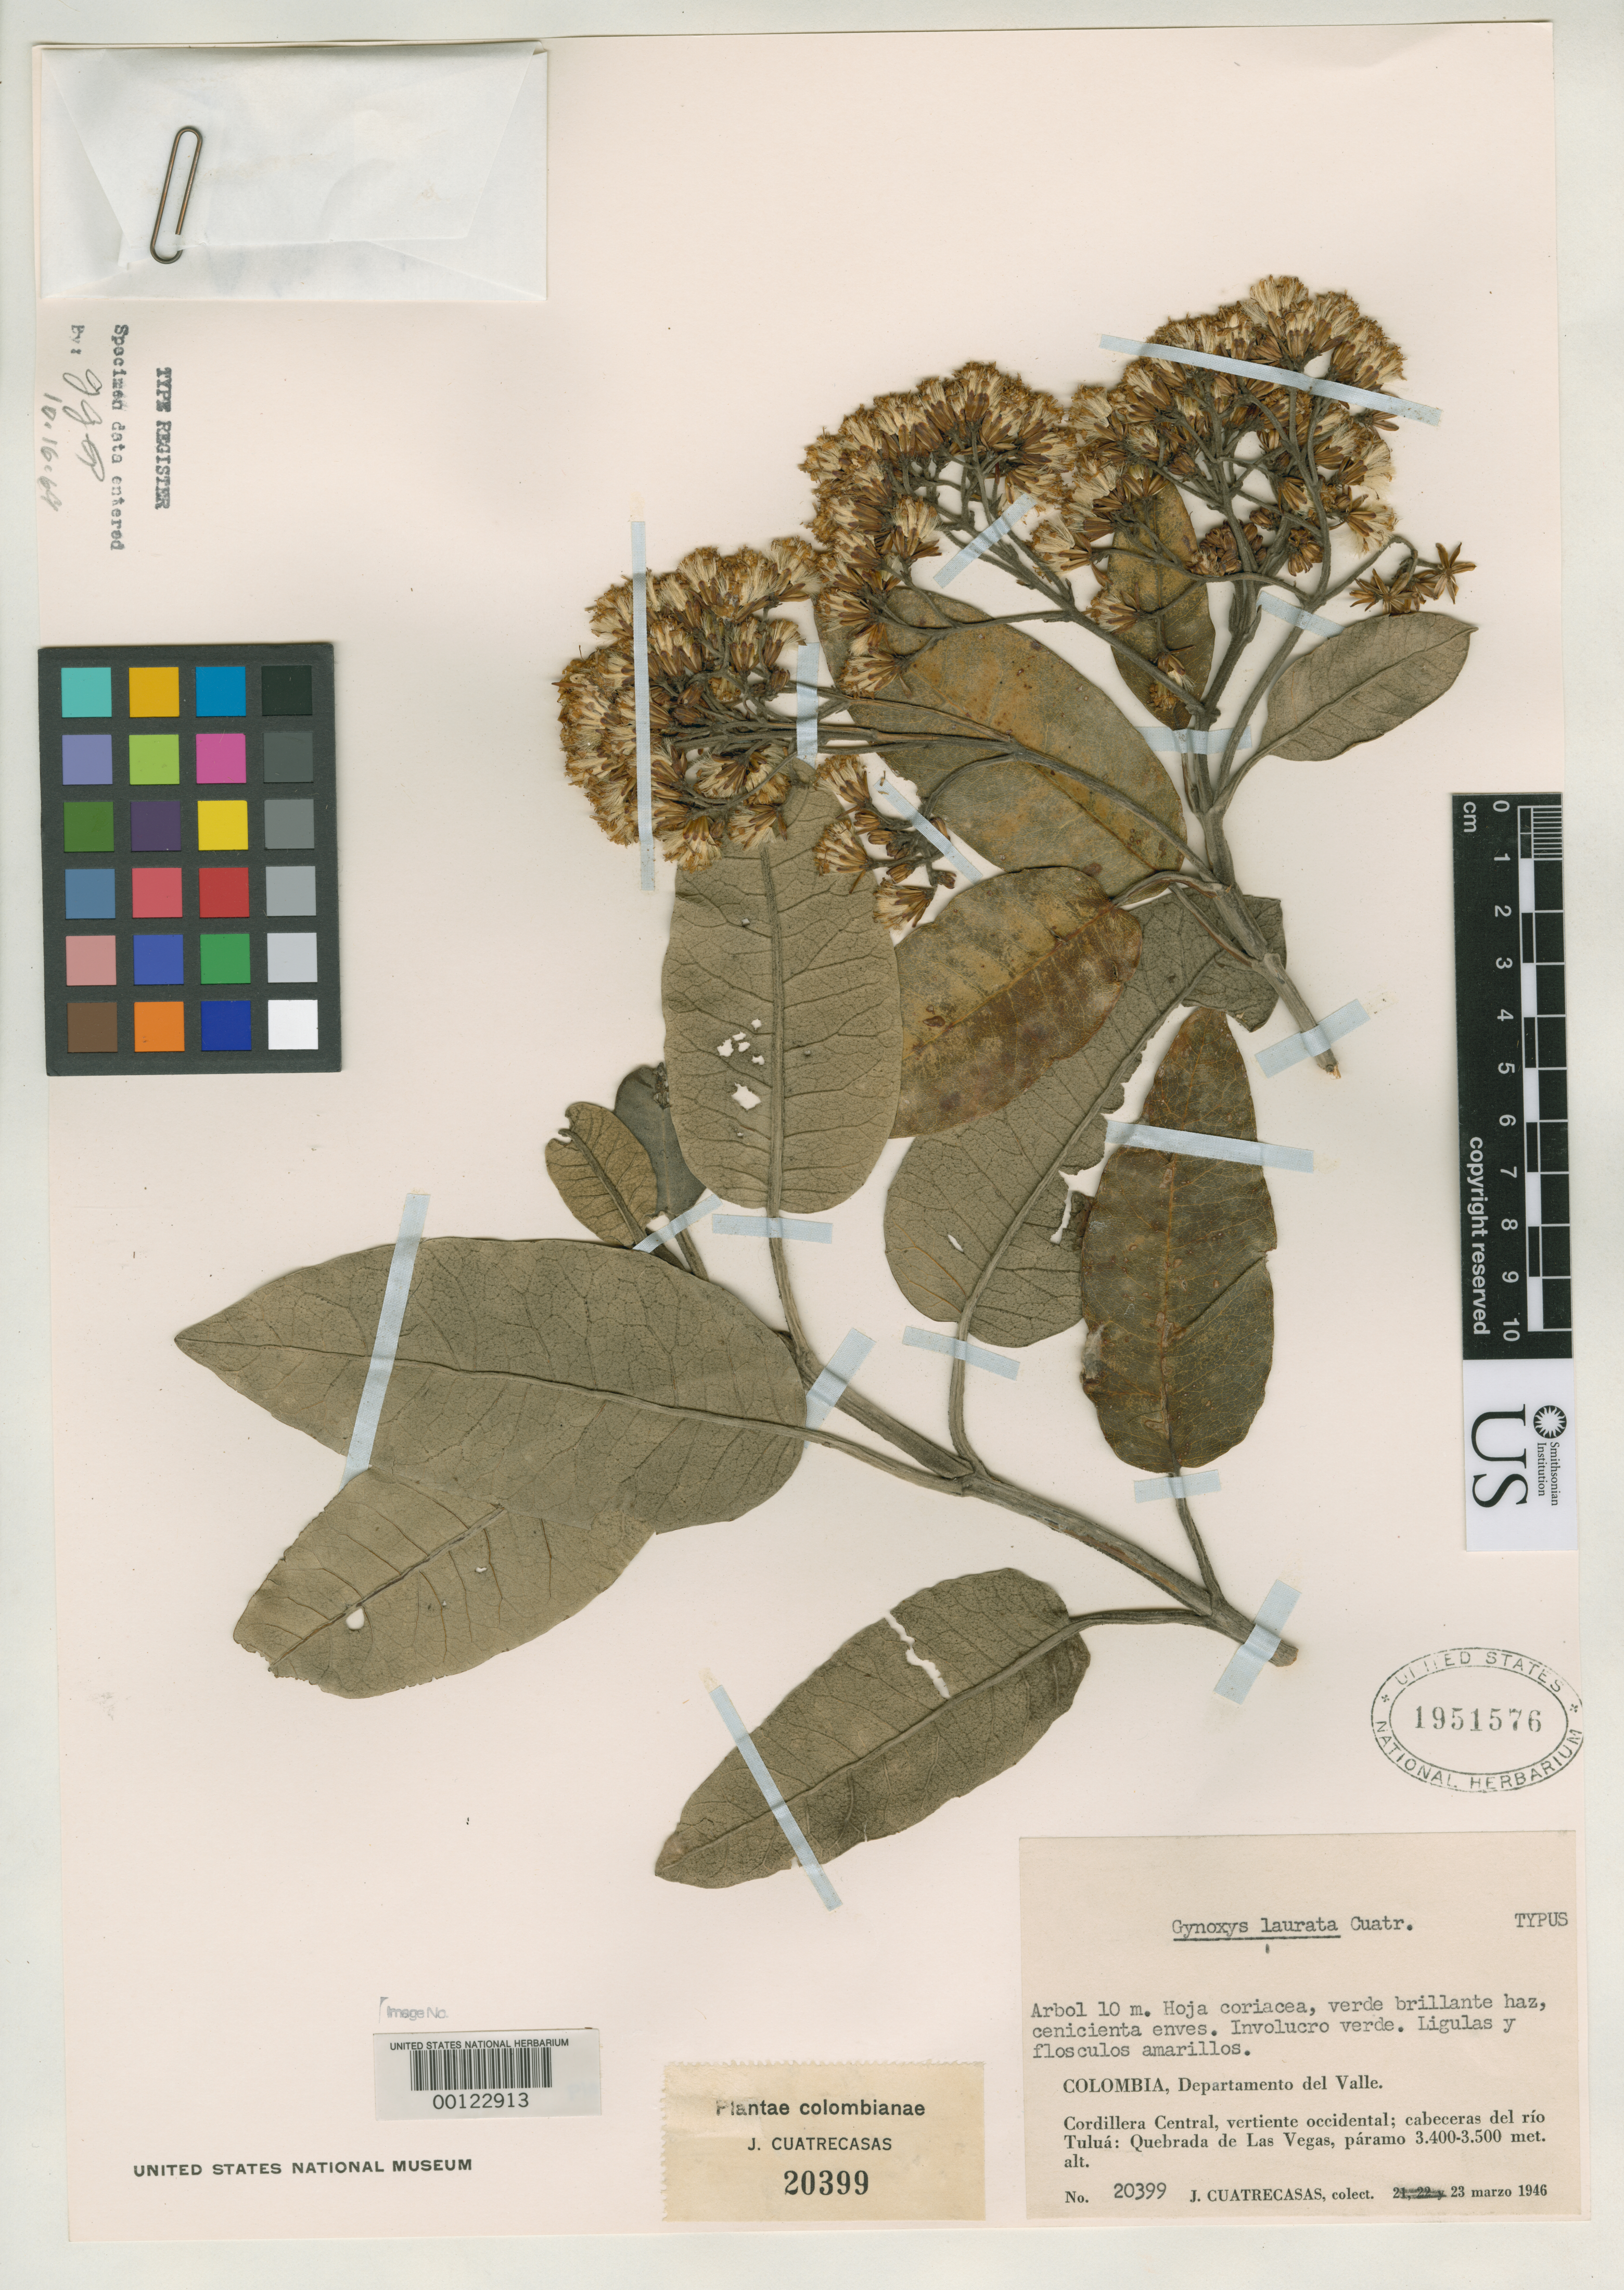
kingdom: Plantae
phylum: Tracheophyta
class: Magnoliopsida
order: Asterales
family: Asteraceae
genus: Gynoxys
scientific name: Gynoxys laurata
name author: Cuatrec.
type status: Type Collection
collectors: J. Cuatrecasas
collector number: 20399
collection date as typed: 23 Mar 1946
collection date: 1946-03-23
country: Colombia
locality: Quebrada de Las Vegas.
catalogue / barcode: US 1951576